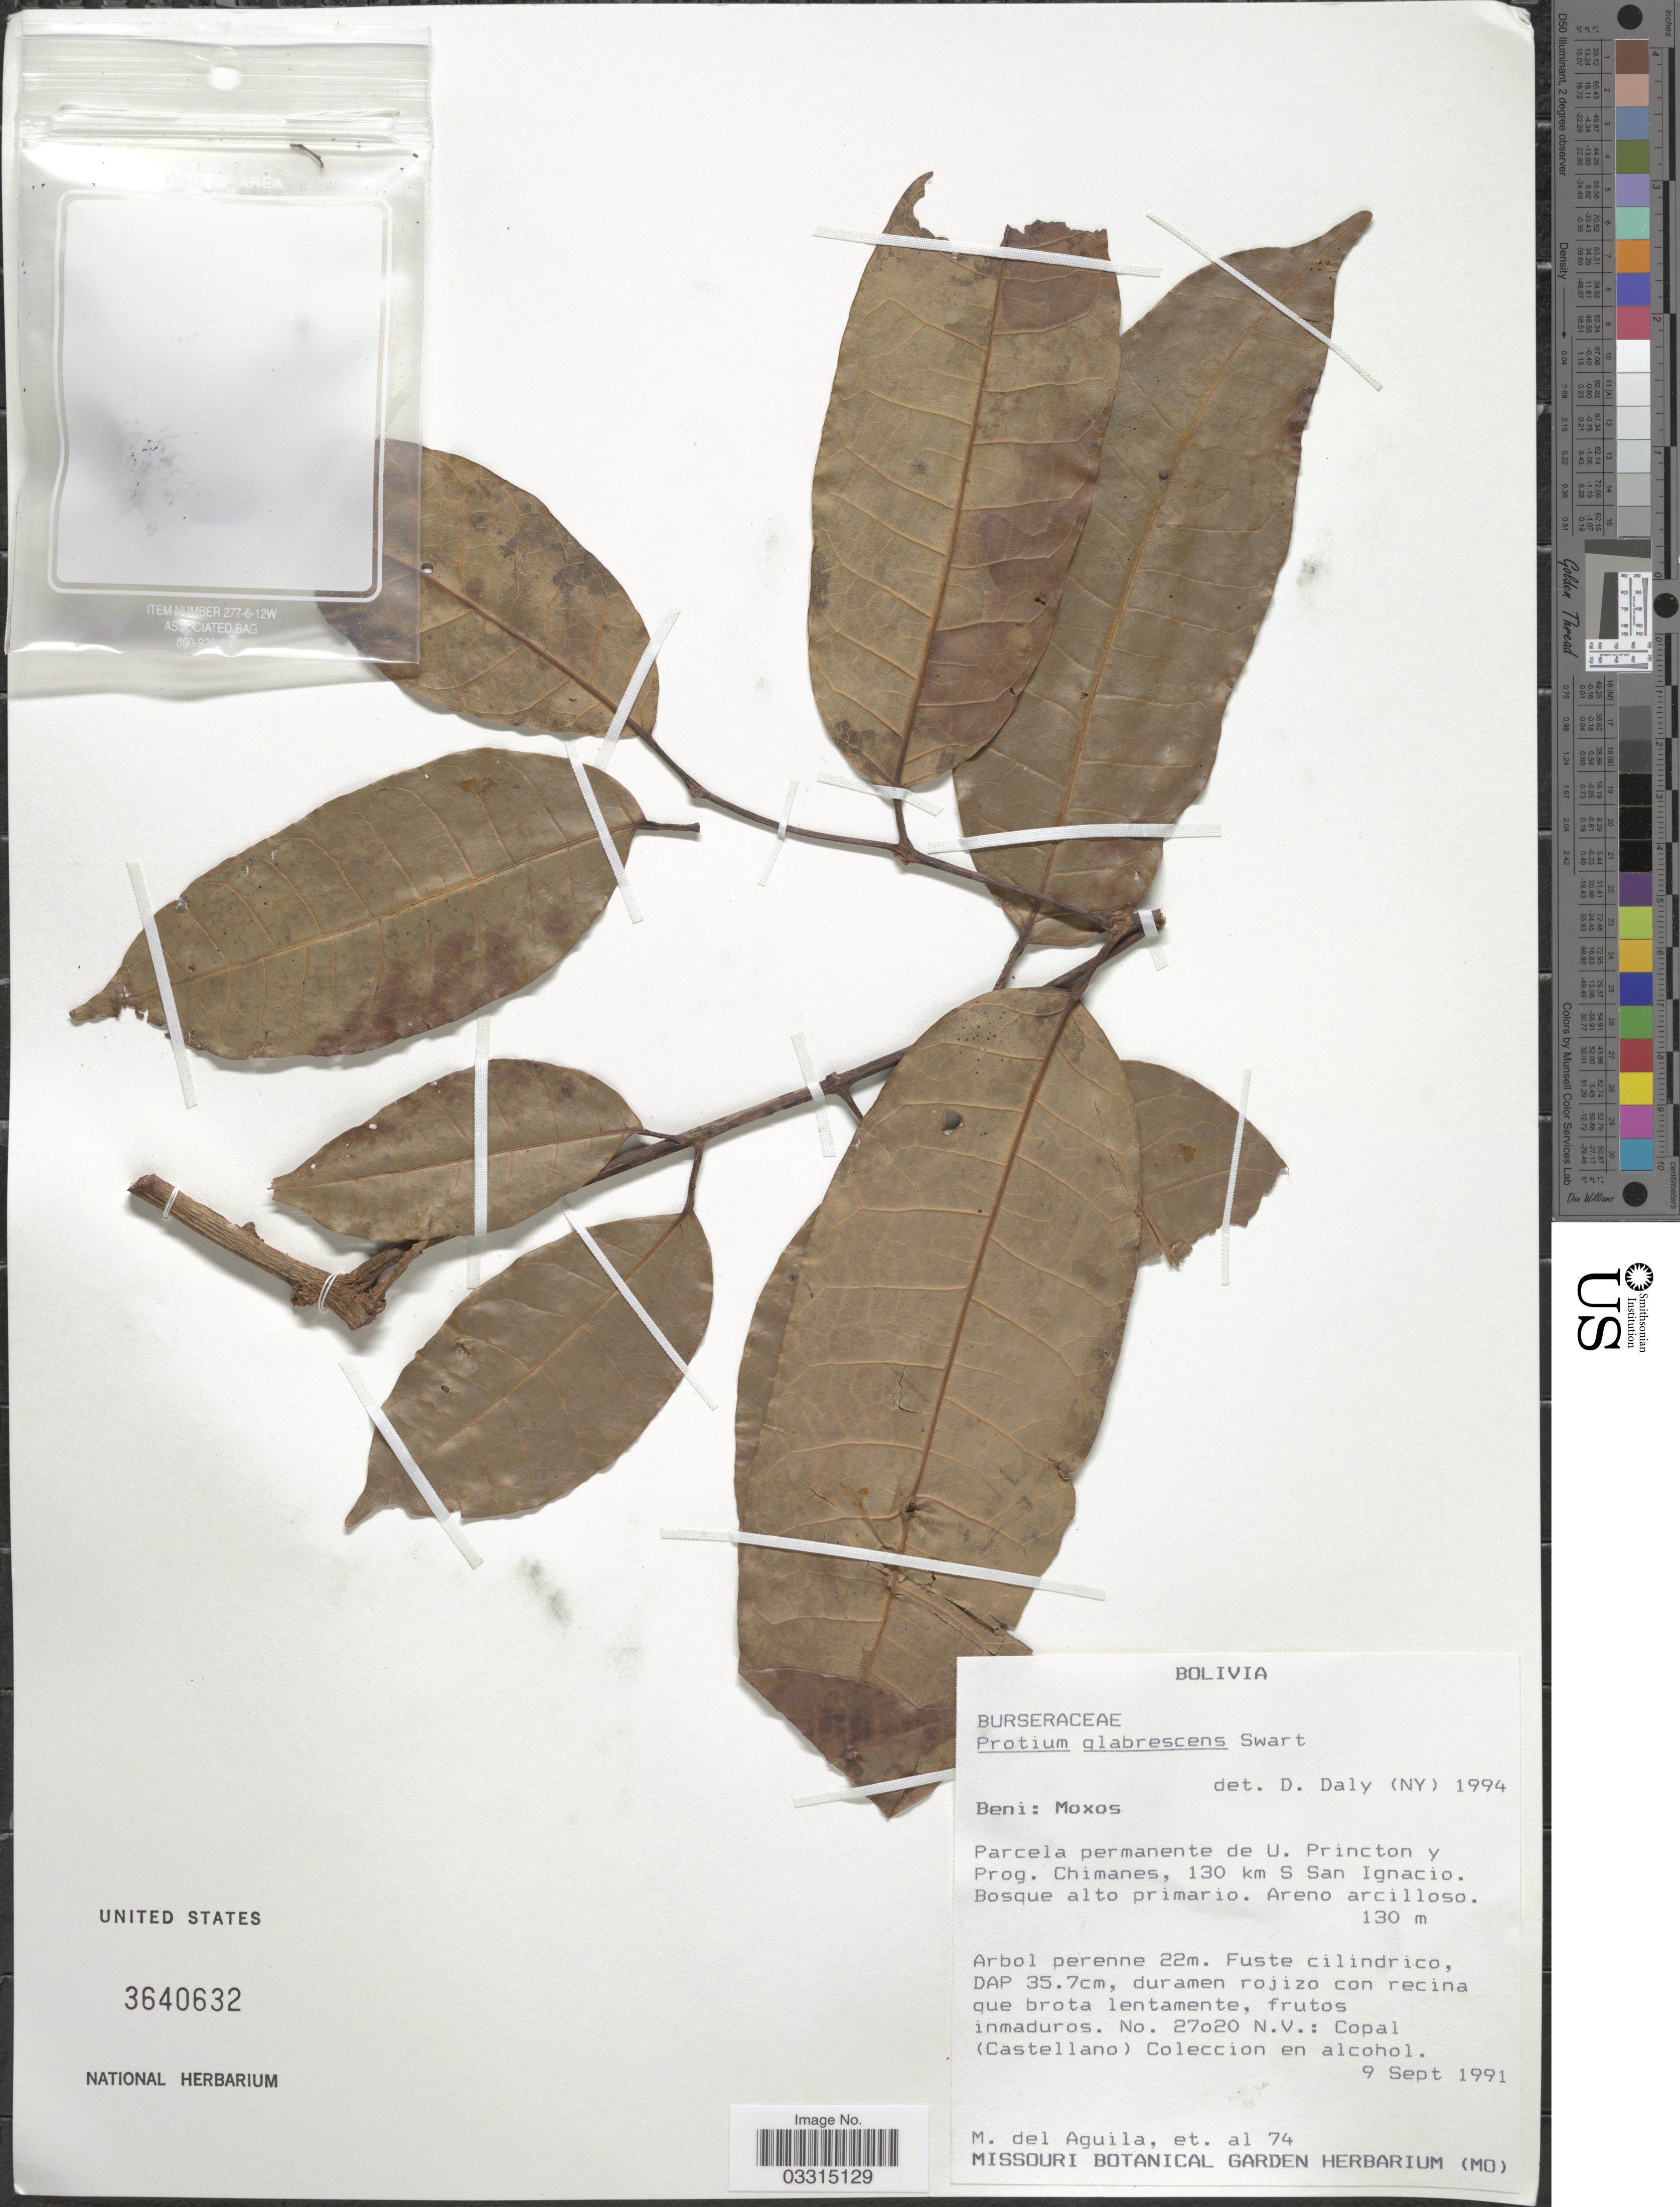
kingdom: Plantae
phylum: Tracheophyta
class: Magnoliopsida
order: Sapindales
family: Burseraceae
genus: Protium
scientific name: Protium glabrescens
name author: Swart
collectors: Del Aguila M. & et al.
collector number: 74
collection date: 1991-09-09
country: Bolivia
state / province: Beni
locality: Moxos. Parcela permanente de U. Princton y Prog. Chimanes, 130 km S San Ignacio.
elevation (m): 130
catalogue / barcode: US 3640632